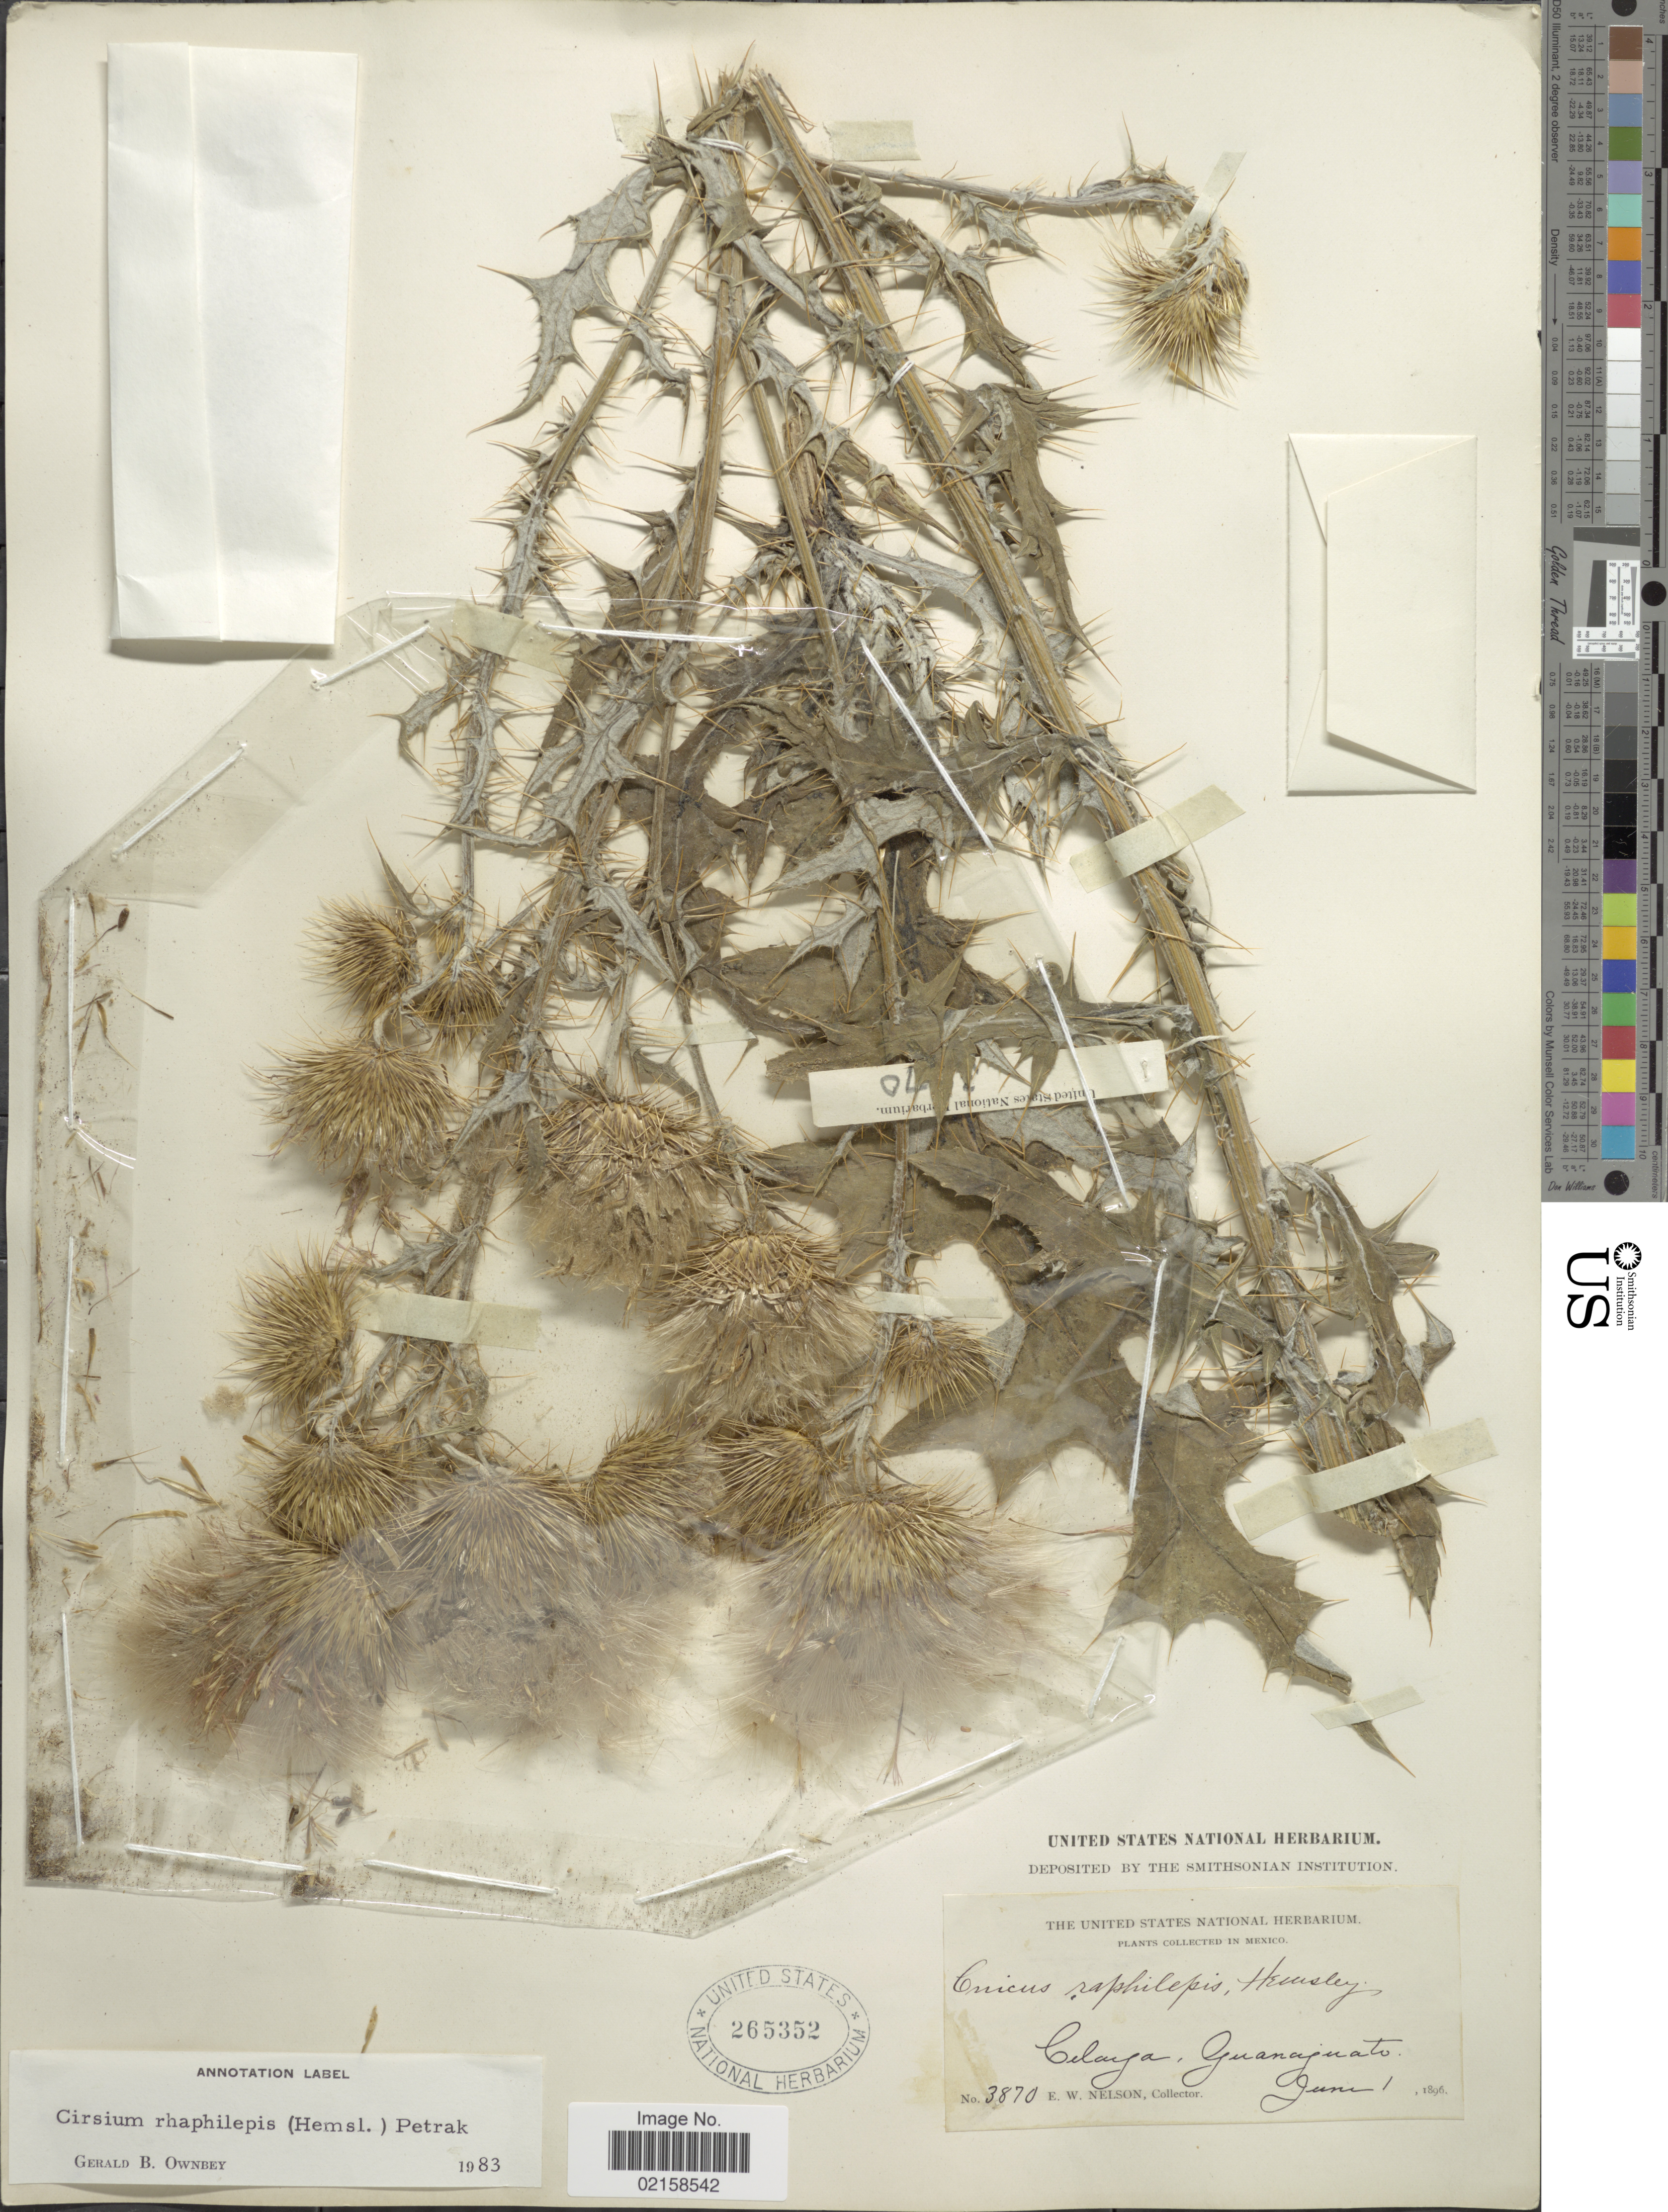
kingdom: Plantae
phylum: Tracheophyta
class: Magnoliopsida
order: Asterales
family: Asteraceae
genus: Cirsium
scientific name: Cirsium alatum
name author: (S.G. Gmel.) Bobrov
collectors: E. W. Nelson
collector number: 3870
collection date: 1896-06-01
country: Mexico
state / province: Guanajuato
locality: Cilaya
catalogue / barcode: US 265352